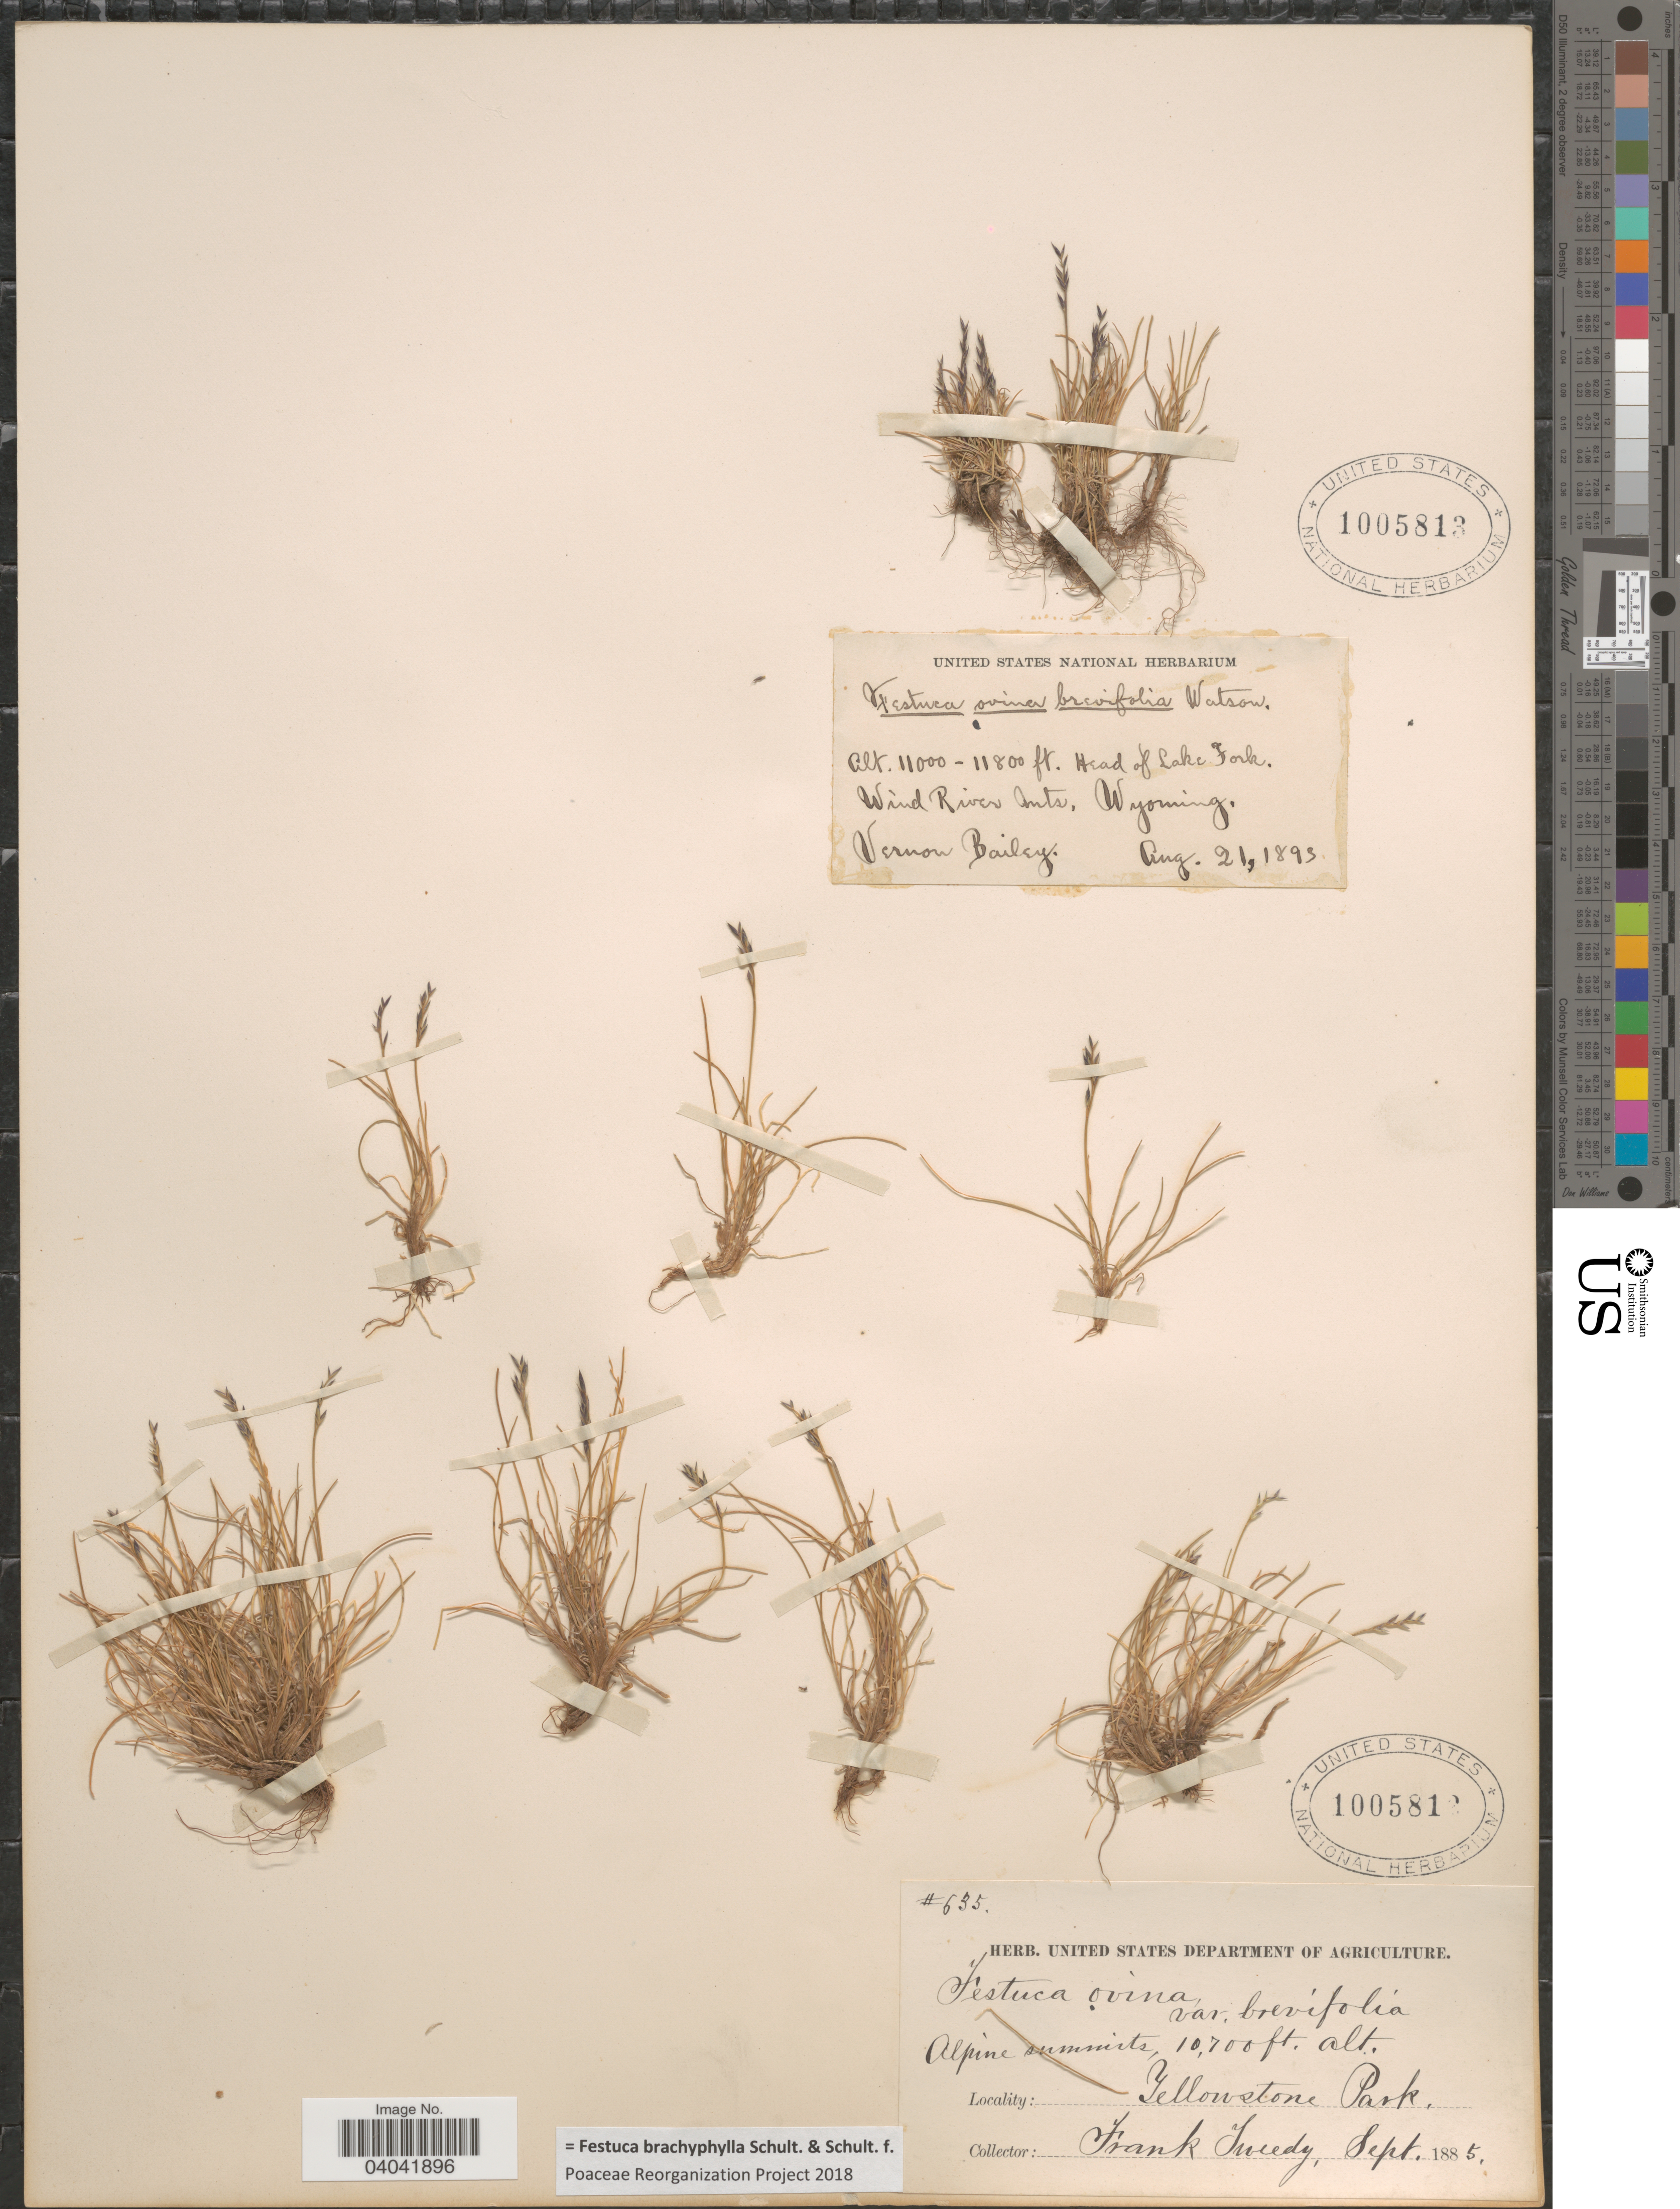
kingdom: Plantae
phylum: Tracheophyta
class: Liliopsida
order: Poales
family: Poaceae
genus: Festuca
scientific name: Festuca brachyphylla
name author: Schult. & Schult. f.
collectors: V. O. Bailey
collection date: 1893-08-21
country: United States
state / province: Wyoming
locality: Head of Lake Fork. Wind River mts.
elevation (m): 3353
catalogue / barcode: US 1005813